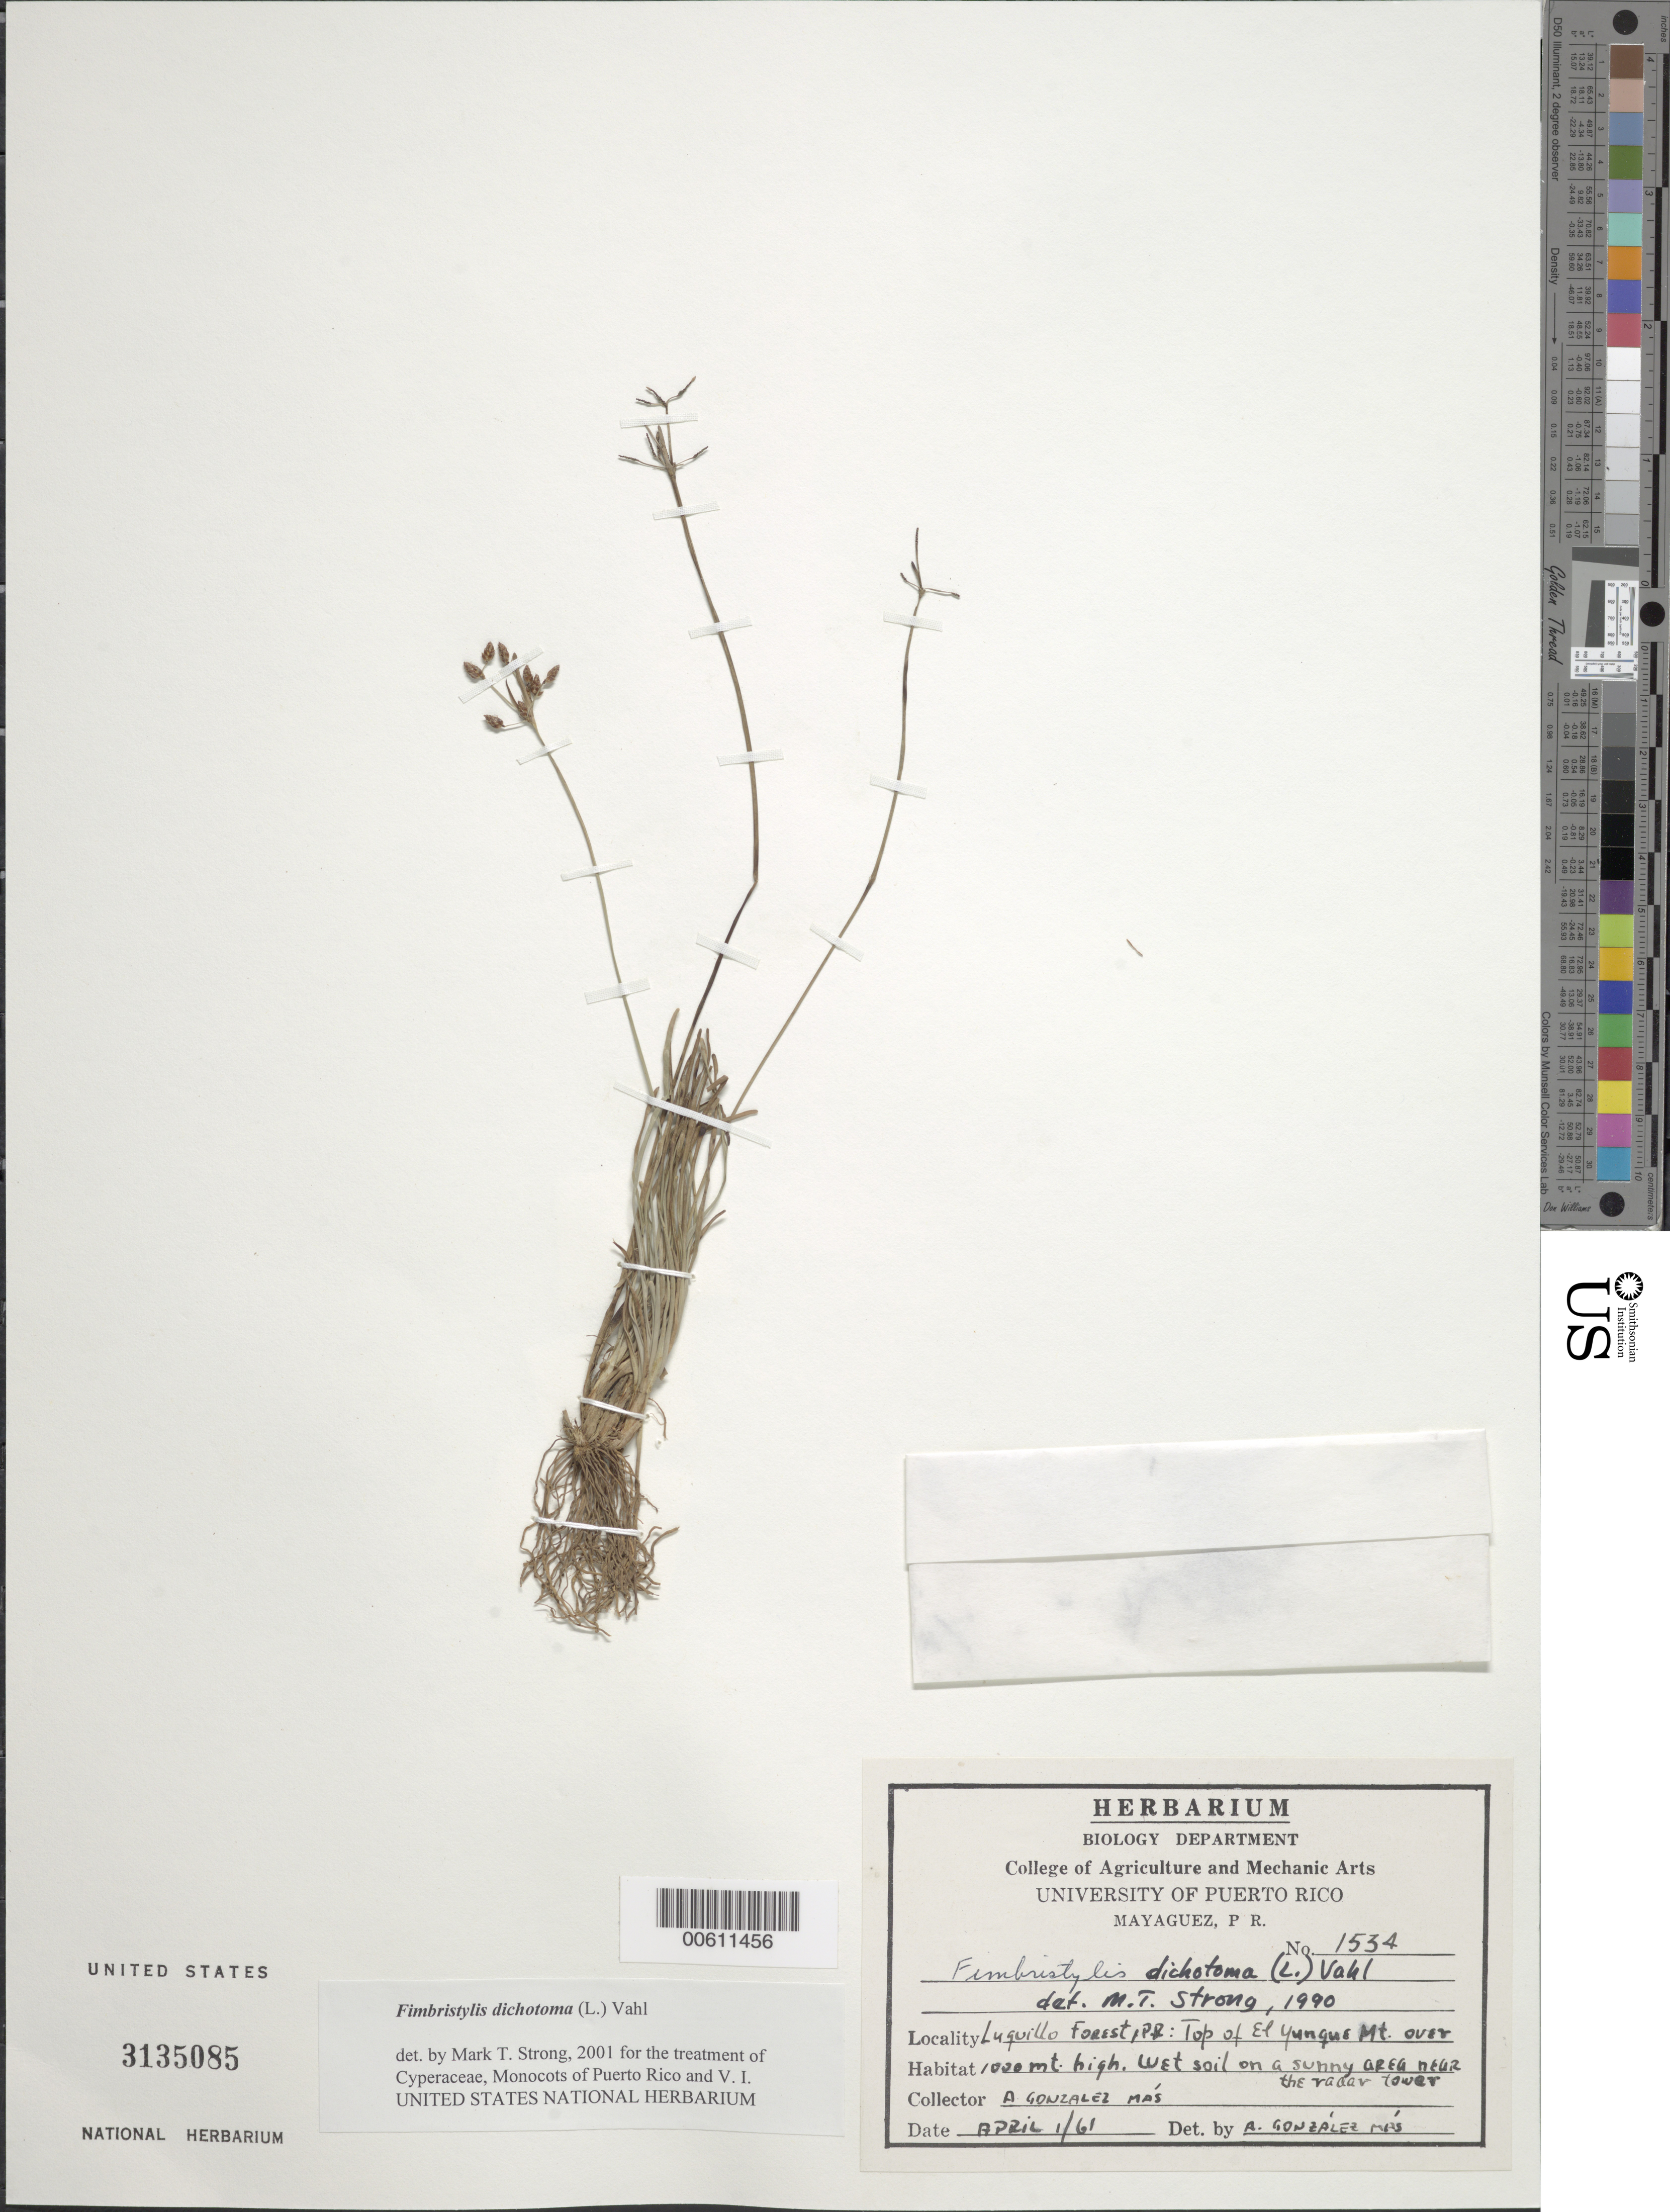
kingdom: Plantae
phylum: Tracheophyta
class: Liliopsida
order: Poales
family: Cyperaceae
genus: Fimbristylis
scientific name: Fimbristylis dichotoma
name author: (L.) Vahl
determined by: Strong, M. T., (US), Smithsonian Institution - National Museum of Natural History (UNITED STATES)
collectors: A. González Más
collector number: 1534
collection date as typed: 01 Apr 1961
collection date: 1961-04-01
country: Puerto Rico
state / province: Luquillo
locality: Luquillo Forest: Top of El Yunque Mt.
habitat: Sunny area near radar tower.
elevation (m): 305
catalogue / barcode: US 3135085